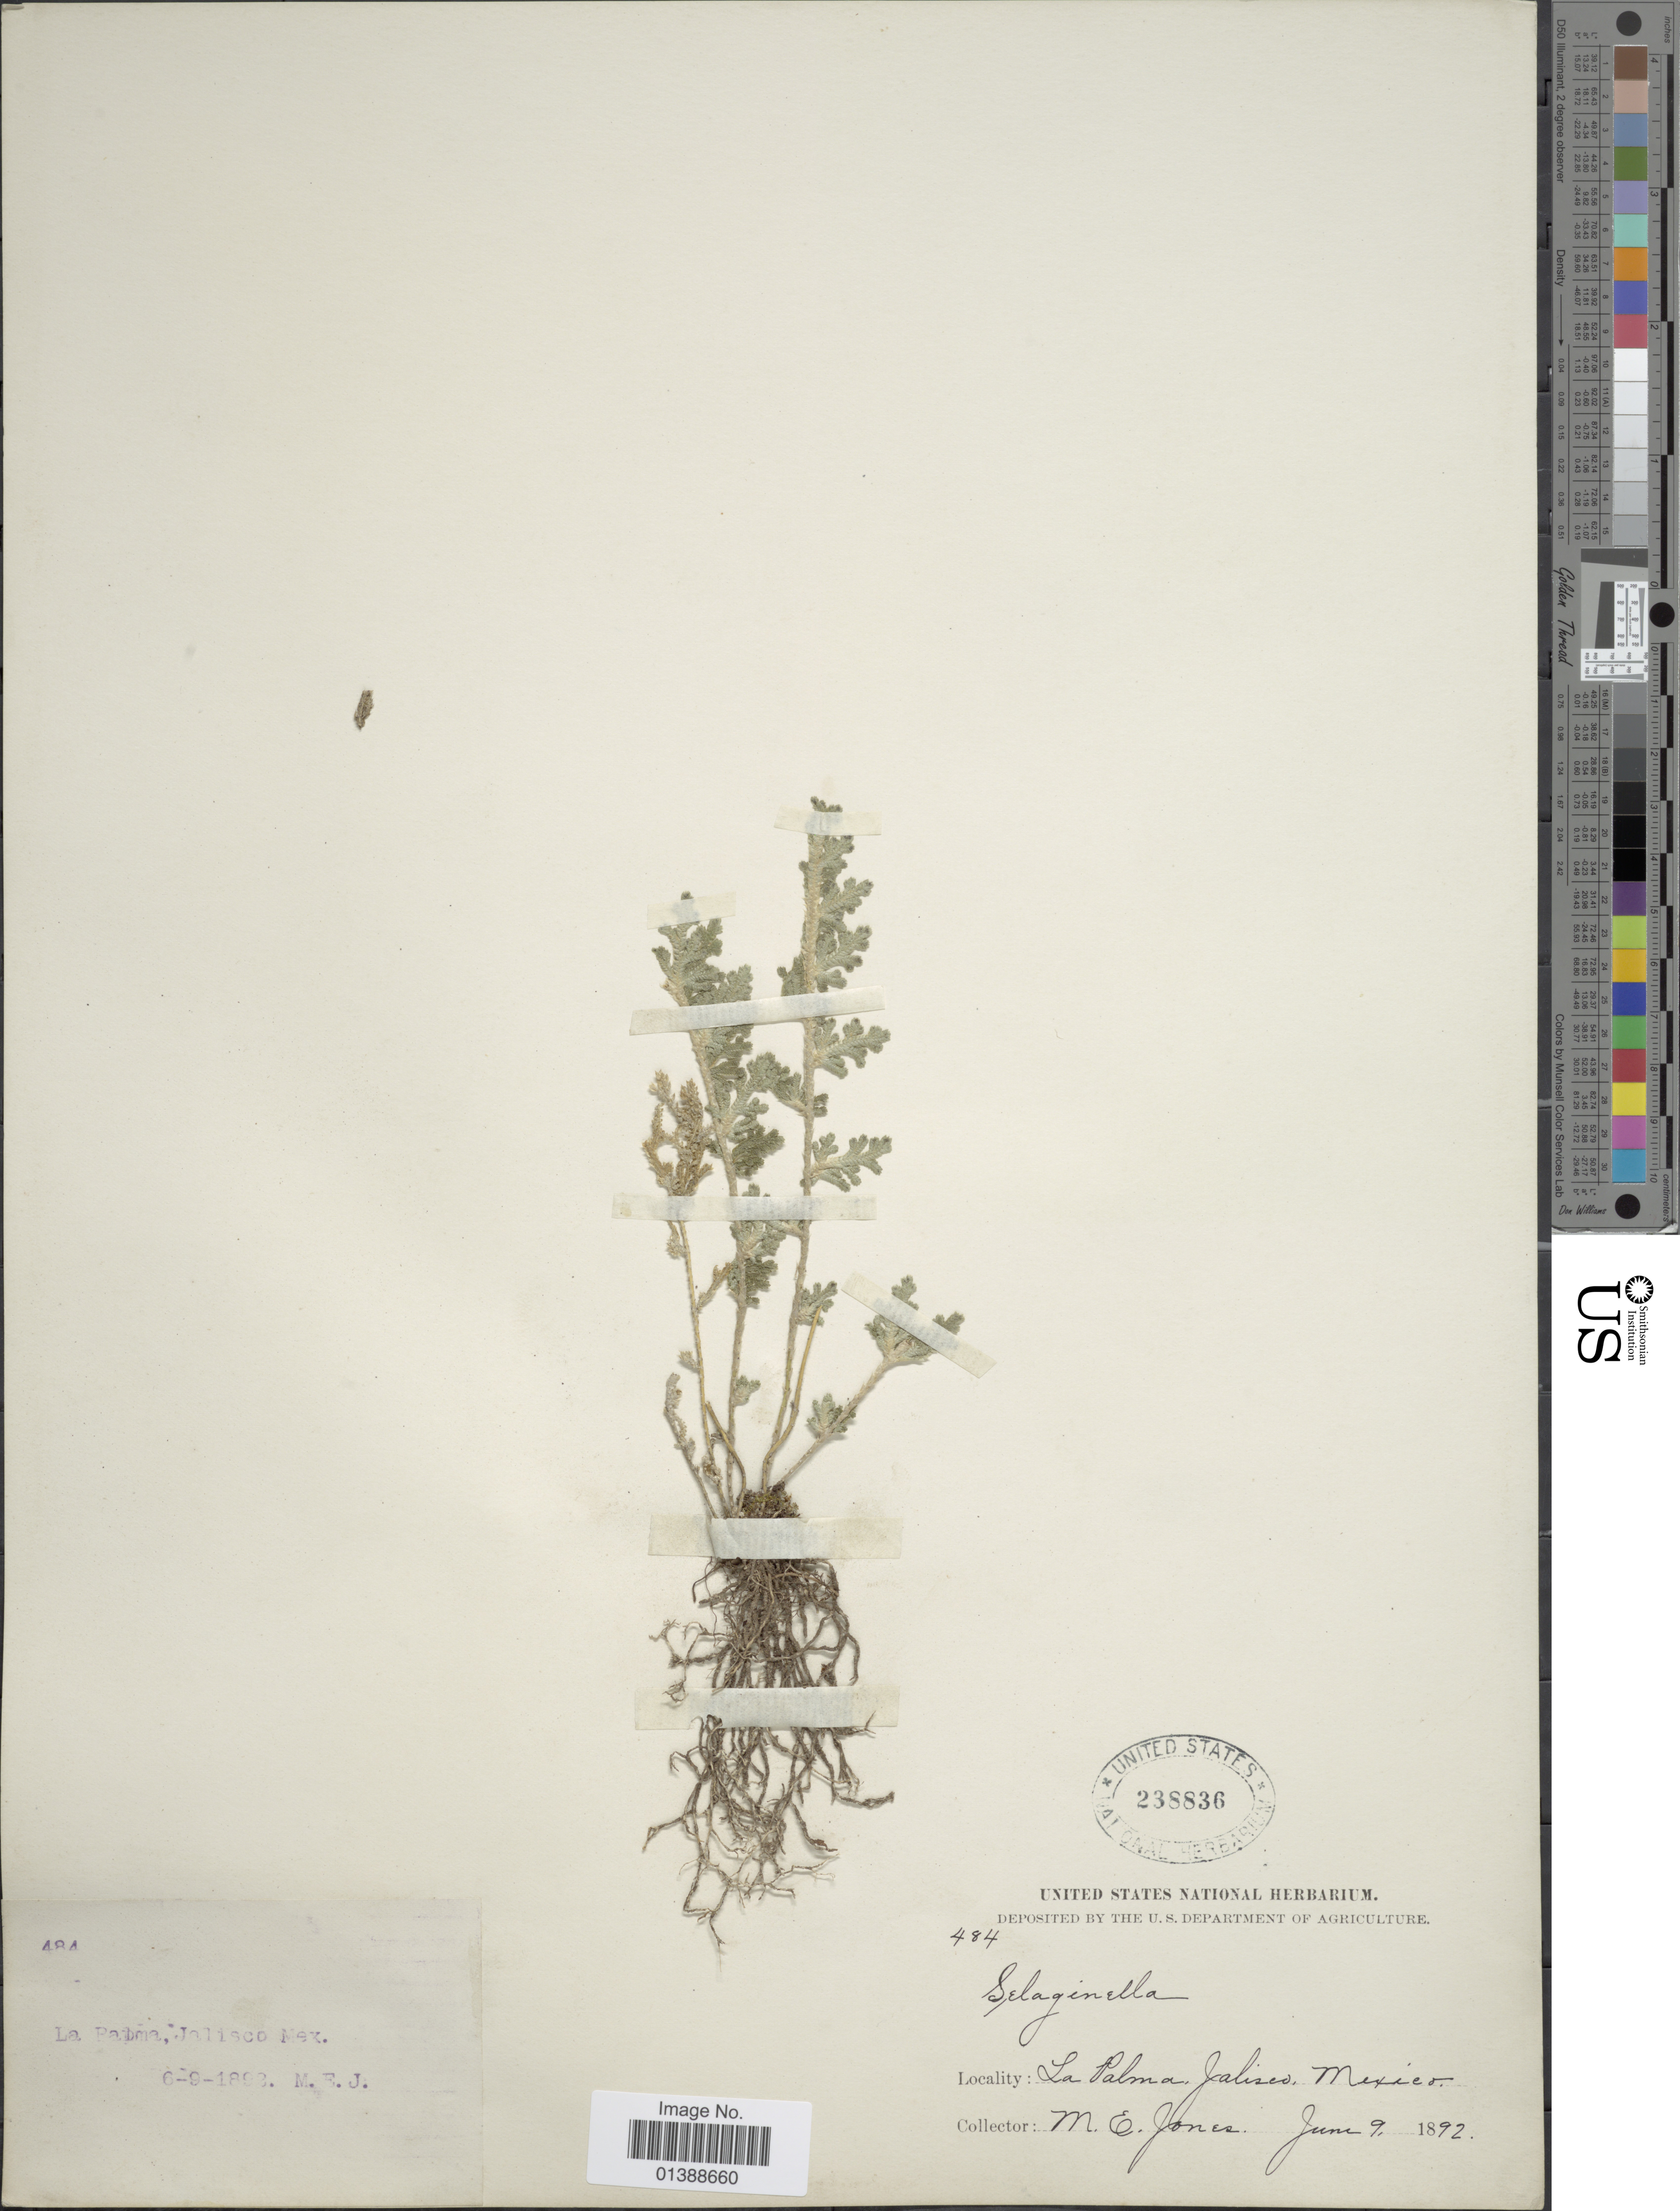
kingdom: Plantae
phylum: Tracheophyta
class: Lycopodiopsida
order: Selaginellales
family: Selaginellaceae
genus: Selaginella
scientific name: Selaginella pallescens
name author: (C. Presl) Spring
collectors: M. E. Jones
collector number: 484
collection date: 1892-06-09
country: Mexico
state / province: Jalisco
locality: La Palma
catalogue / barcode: US 238836